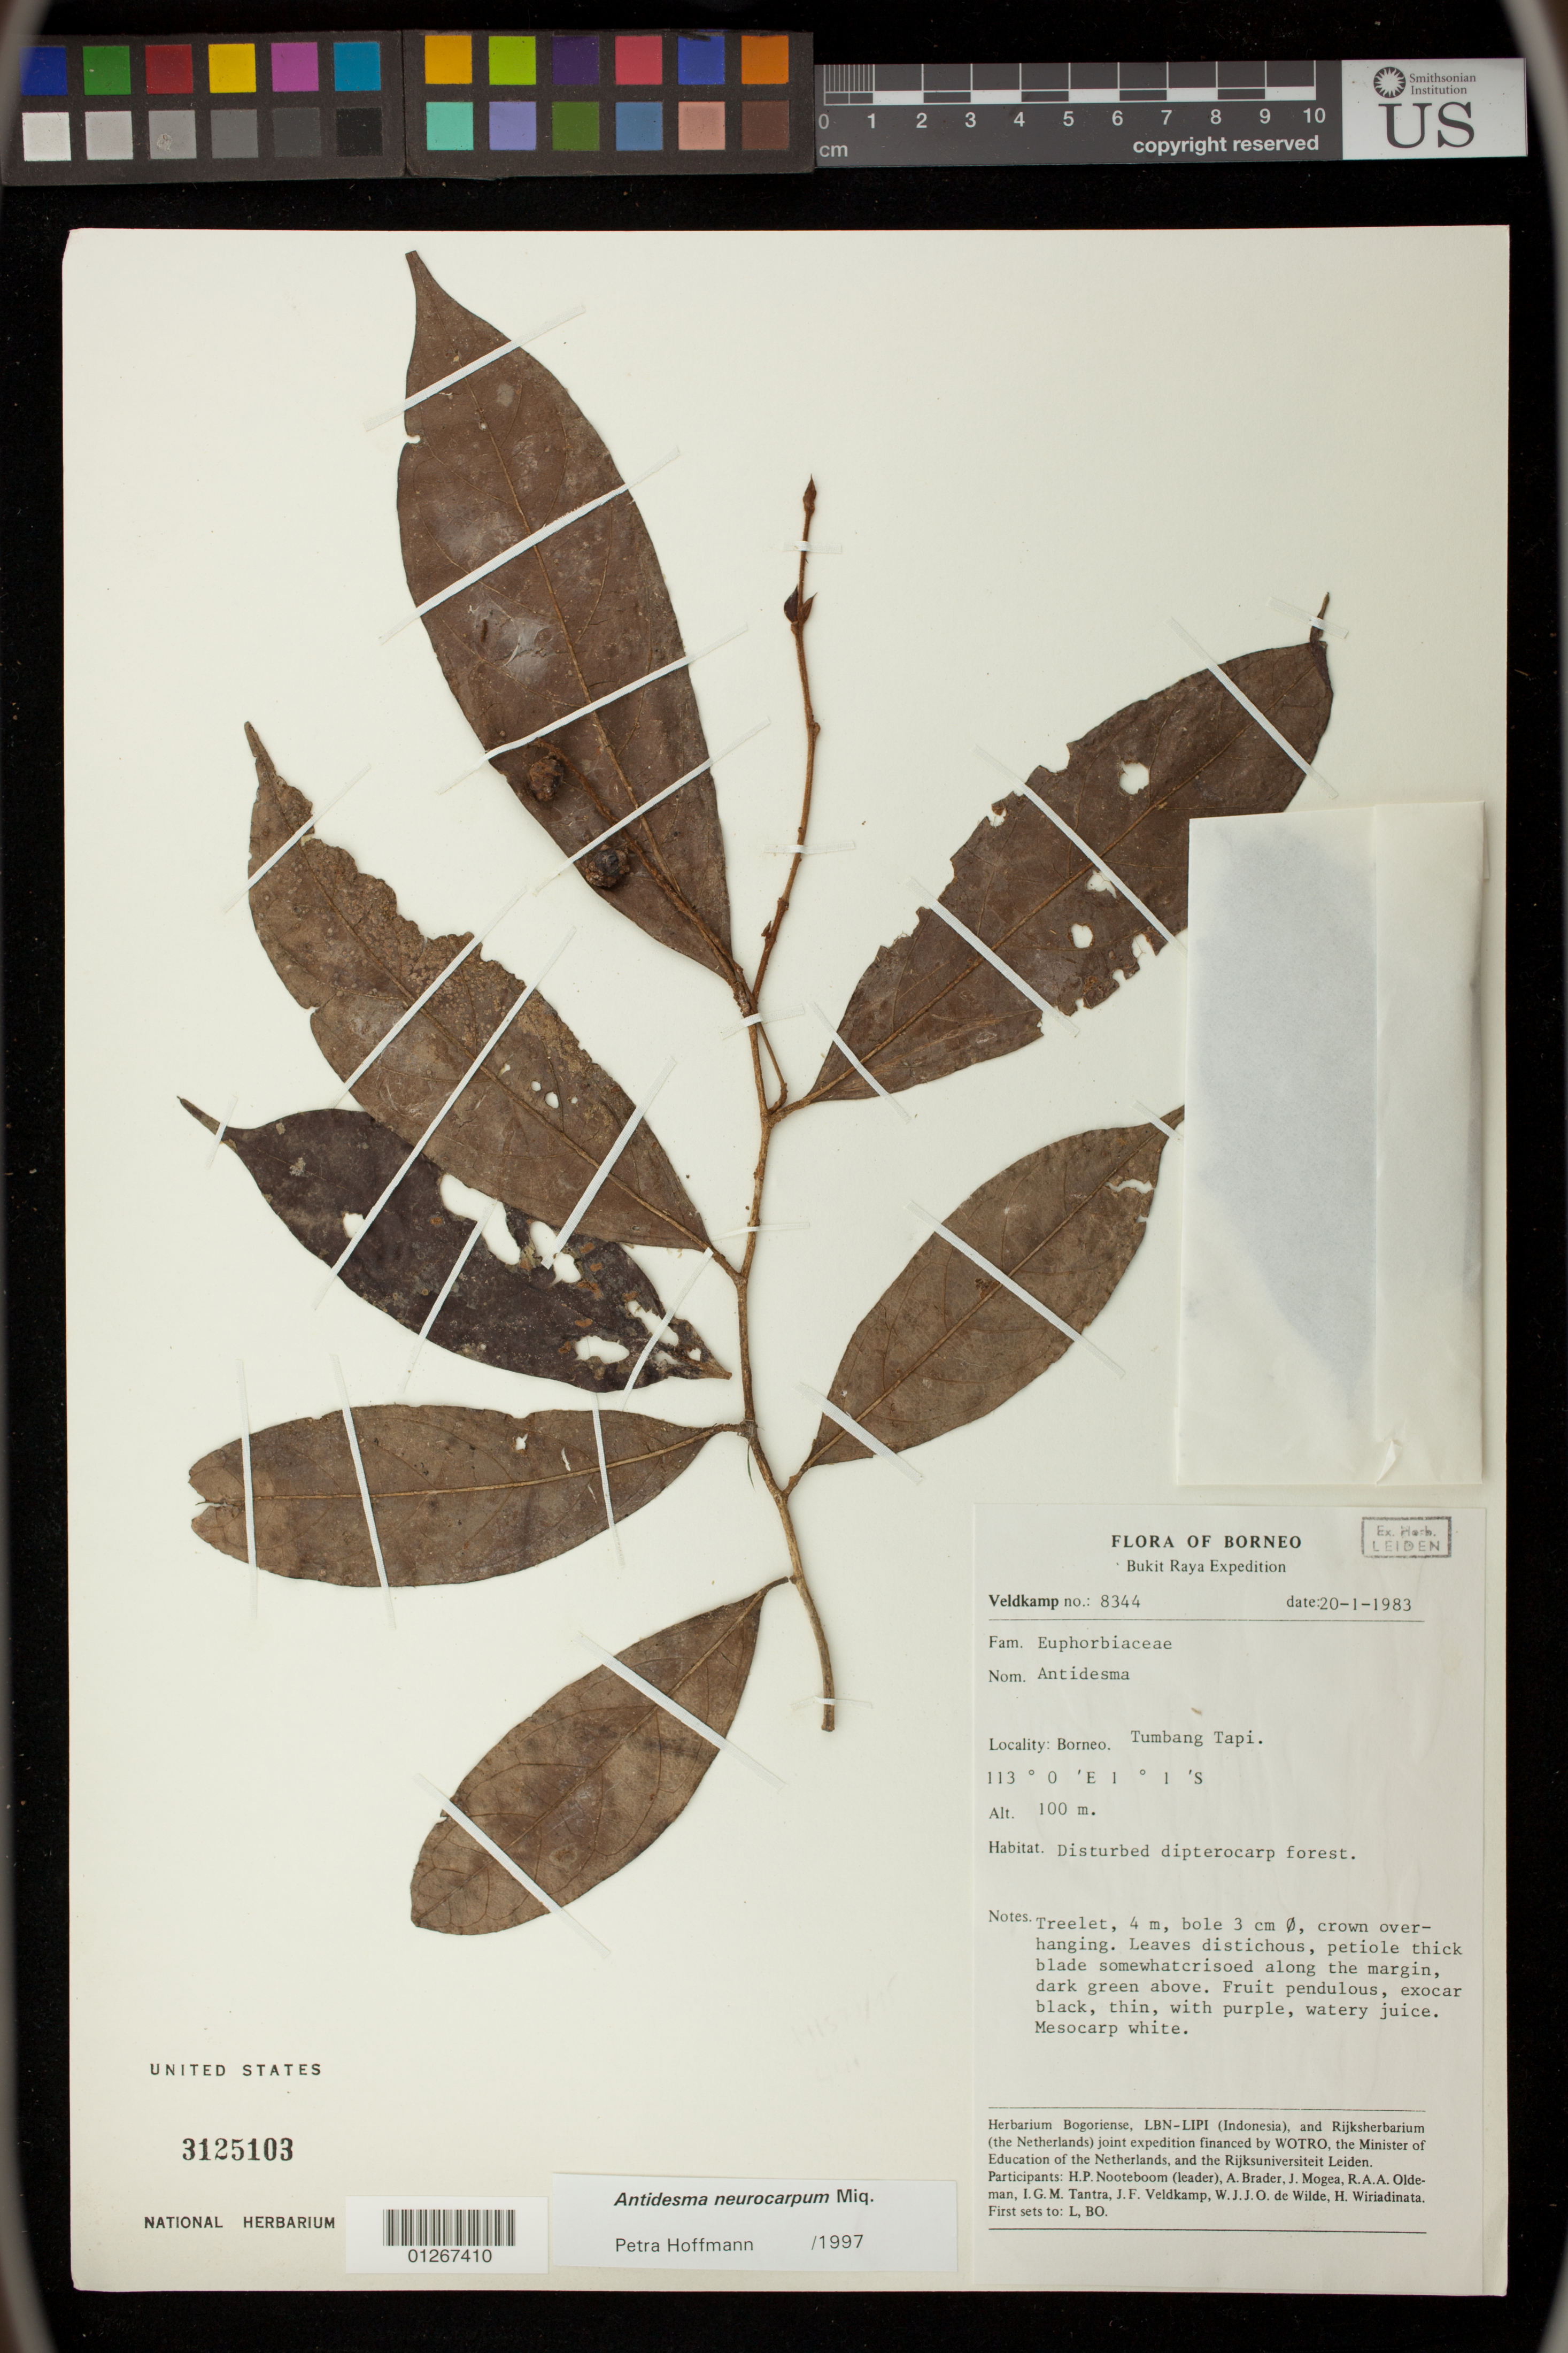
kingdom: Plantae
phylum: Tracheophyta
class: Magnoliopsida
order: Malpighiales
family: Phyllanthaceae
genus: Antidesma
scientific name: Antidesma neurocarpum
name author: Miq.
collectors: -. Veldkamp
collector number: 8344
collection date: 1983-01-20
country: Indonesia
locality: Borneo.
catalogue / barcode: US 3125103